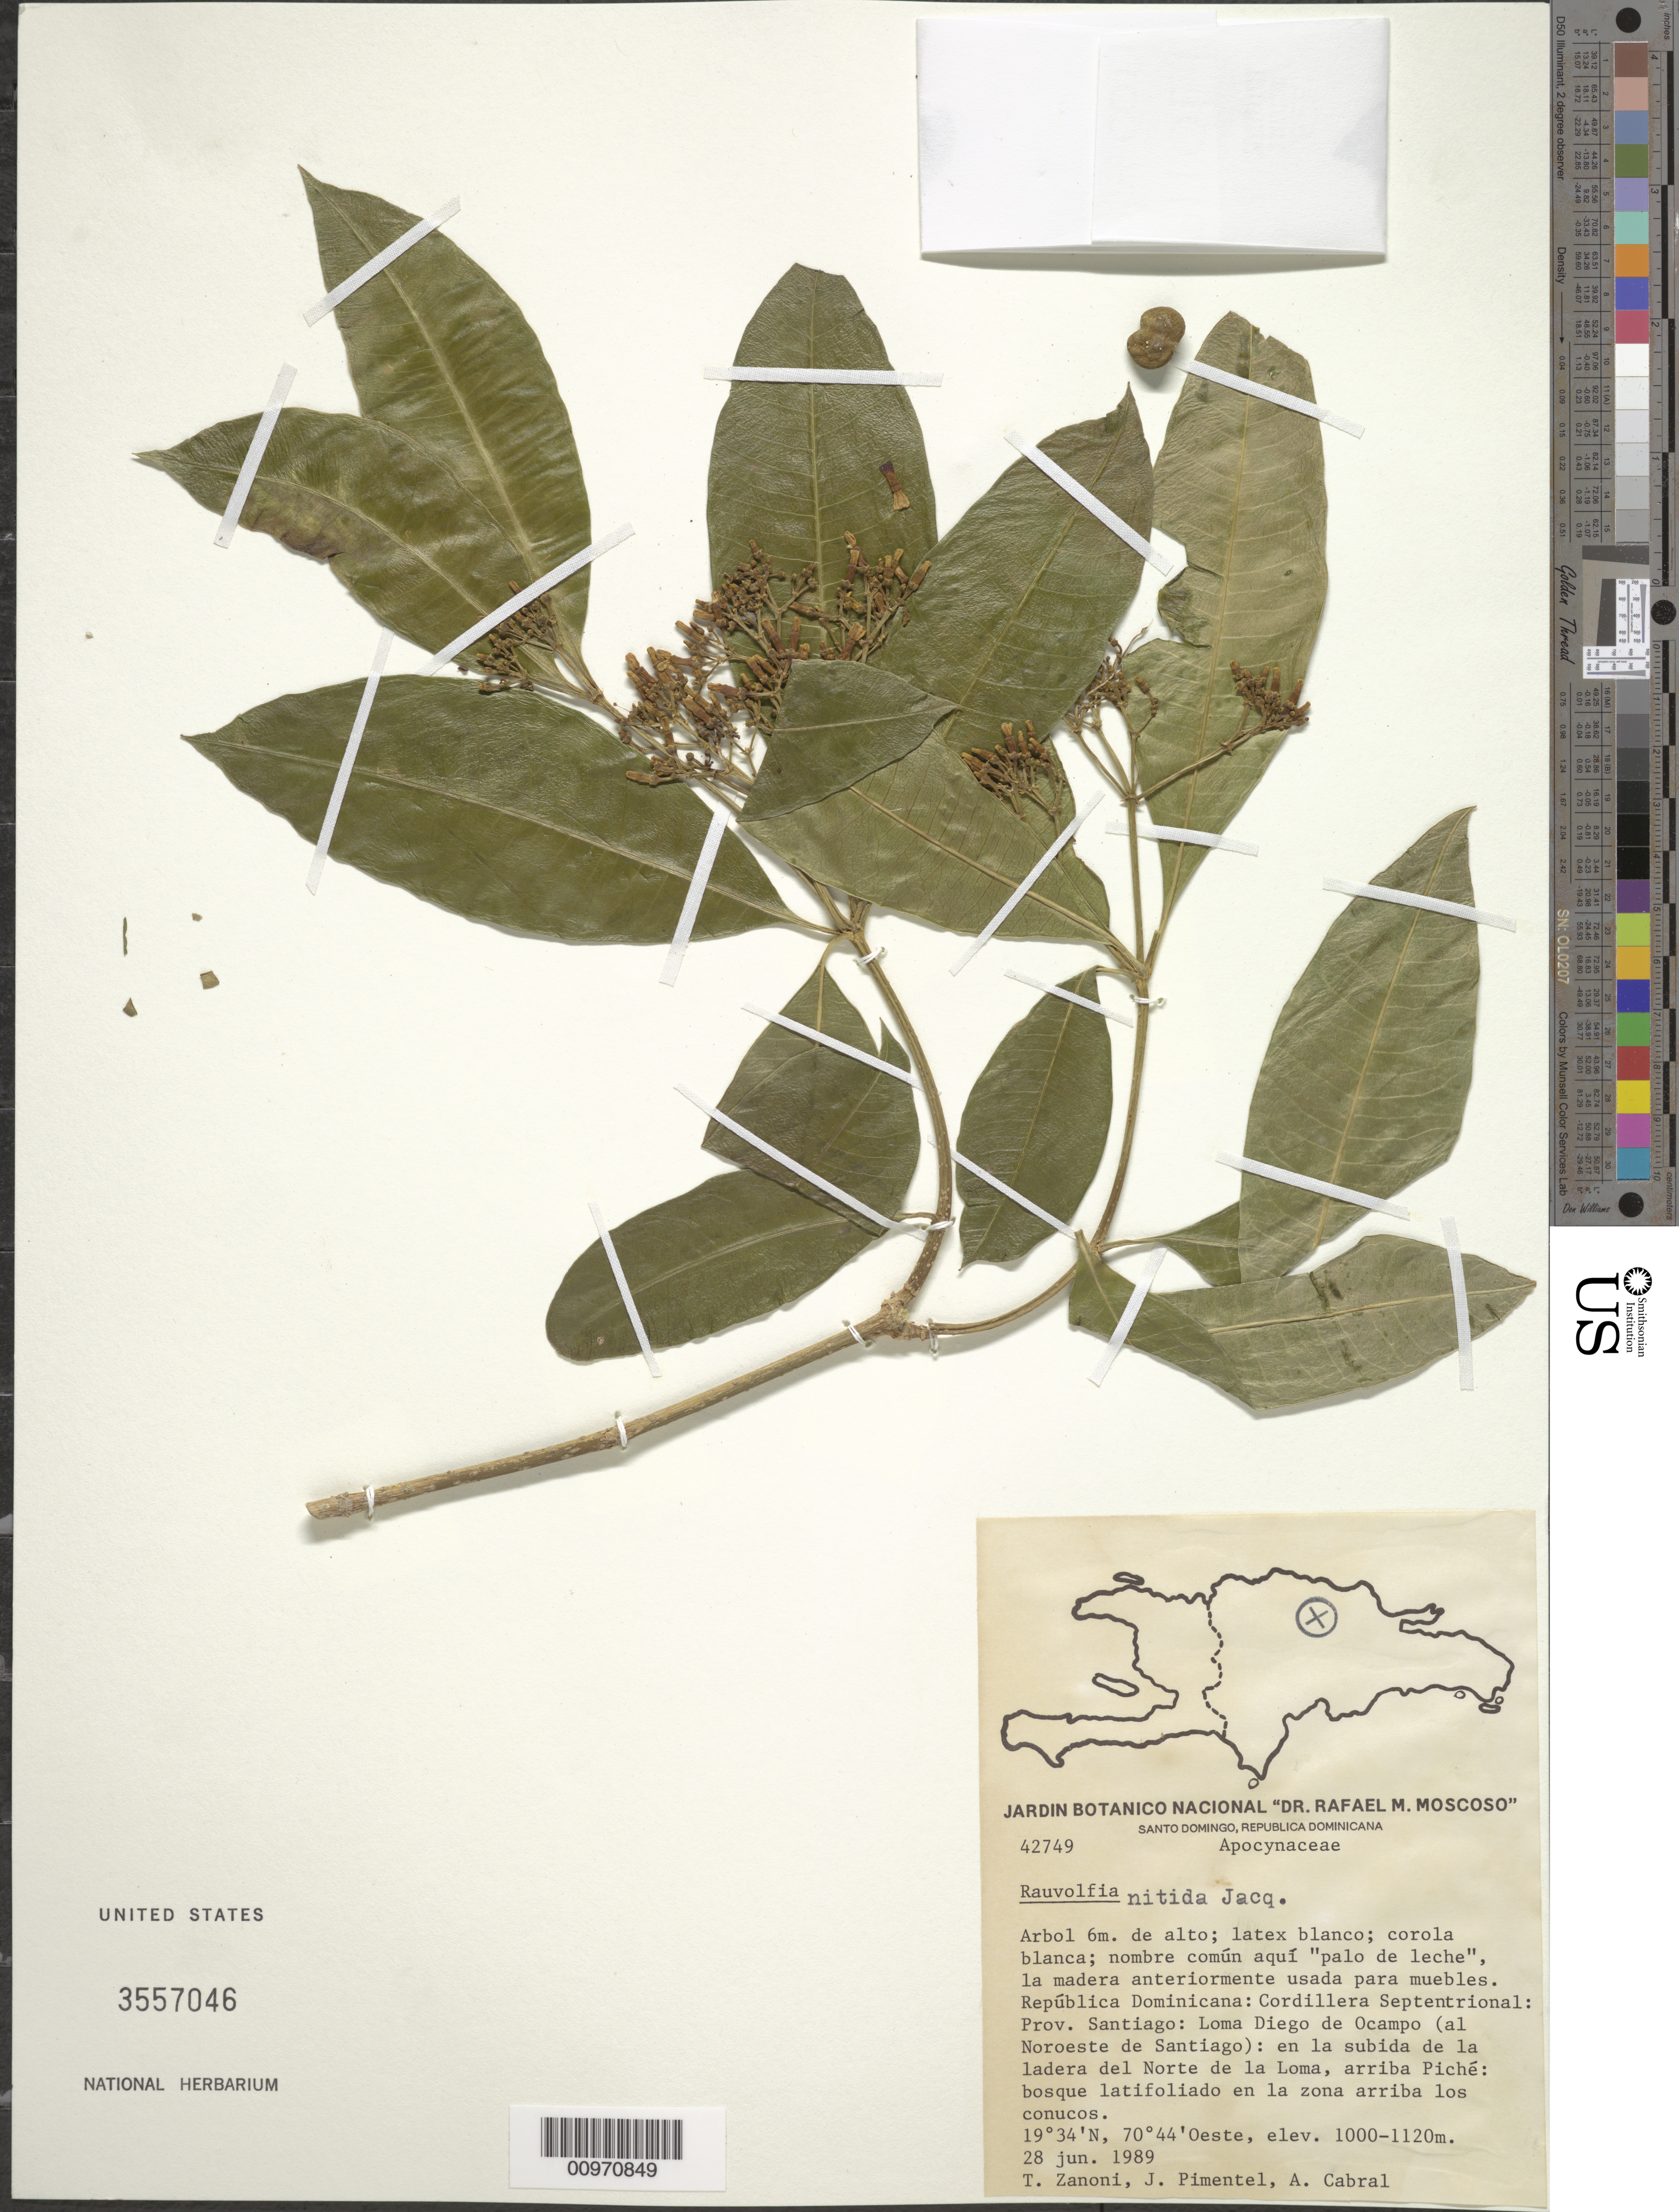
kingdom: Plantae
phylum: Tracheophyta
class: Magnoliopsida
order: Gentianales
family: Apocynaceae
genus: Rauvolfia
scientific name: Rauvolfia nitida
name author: Jacq.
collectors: T. A. Zanoni, J. Pimentel & A. Cabral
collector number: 42749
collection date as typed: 28 Jun 1989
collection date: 1989-06-28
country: Dominican Republic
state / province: Santiago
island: Hispaniola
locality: Cordillera Septentrional, Loma Diego de Ocampo (al noroeste de Santiago) en la subida de la ladera del norte de la Loma, arriba Piché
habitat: Bosque latifoliado en la zona arriba los conucos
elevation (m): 1000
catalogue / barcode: US 3557046